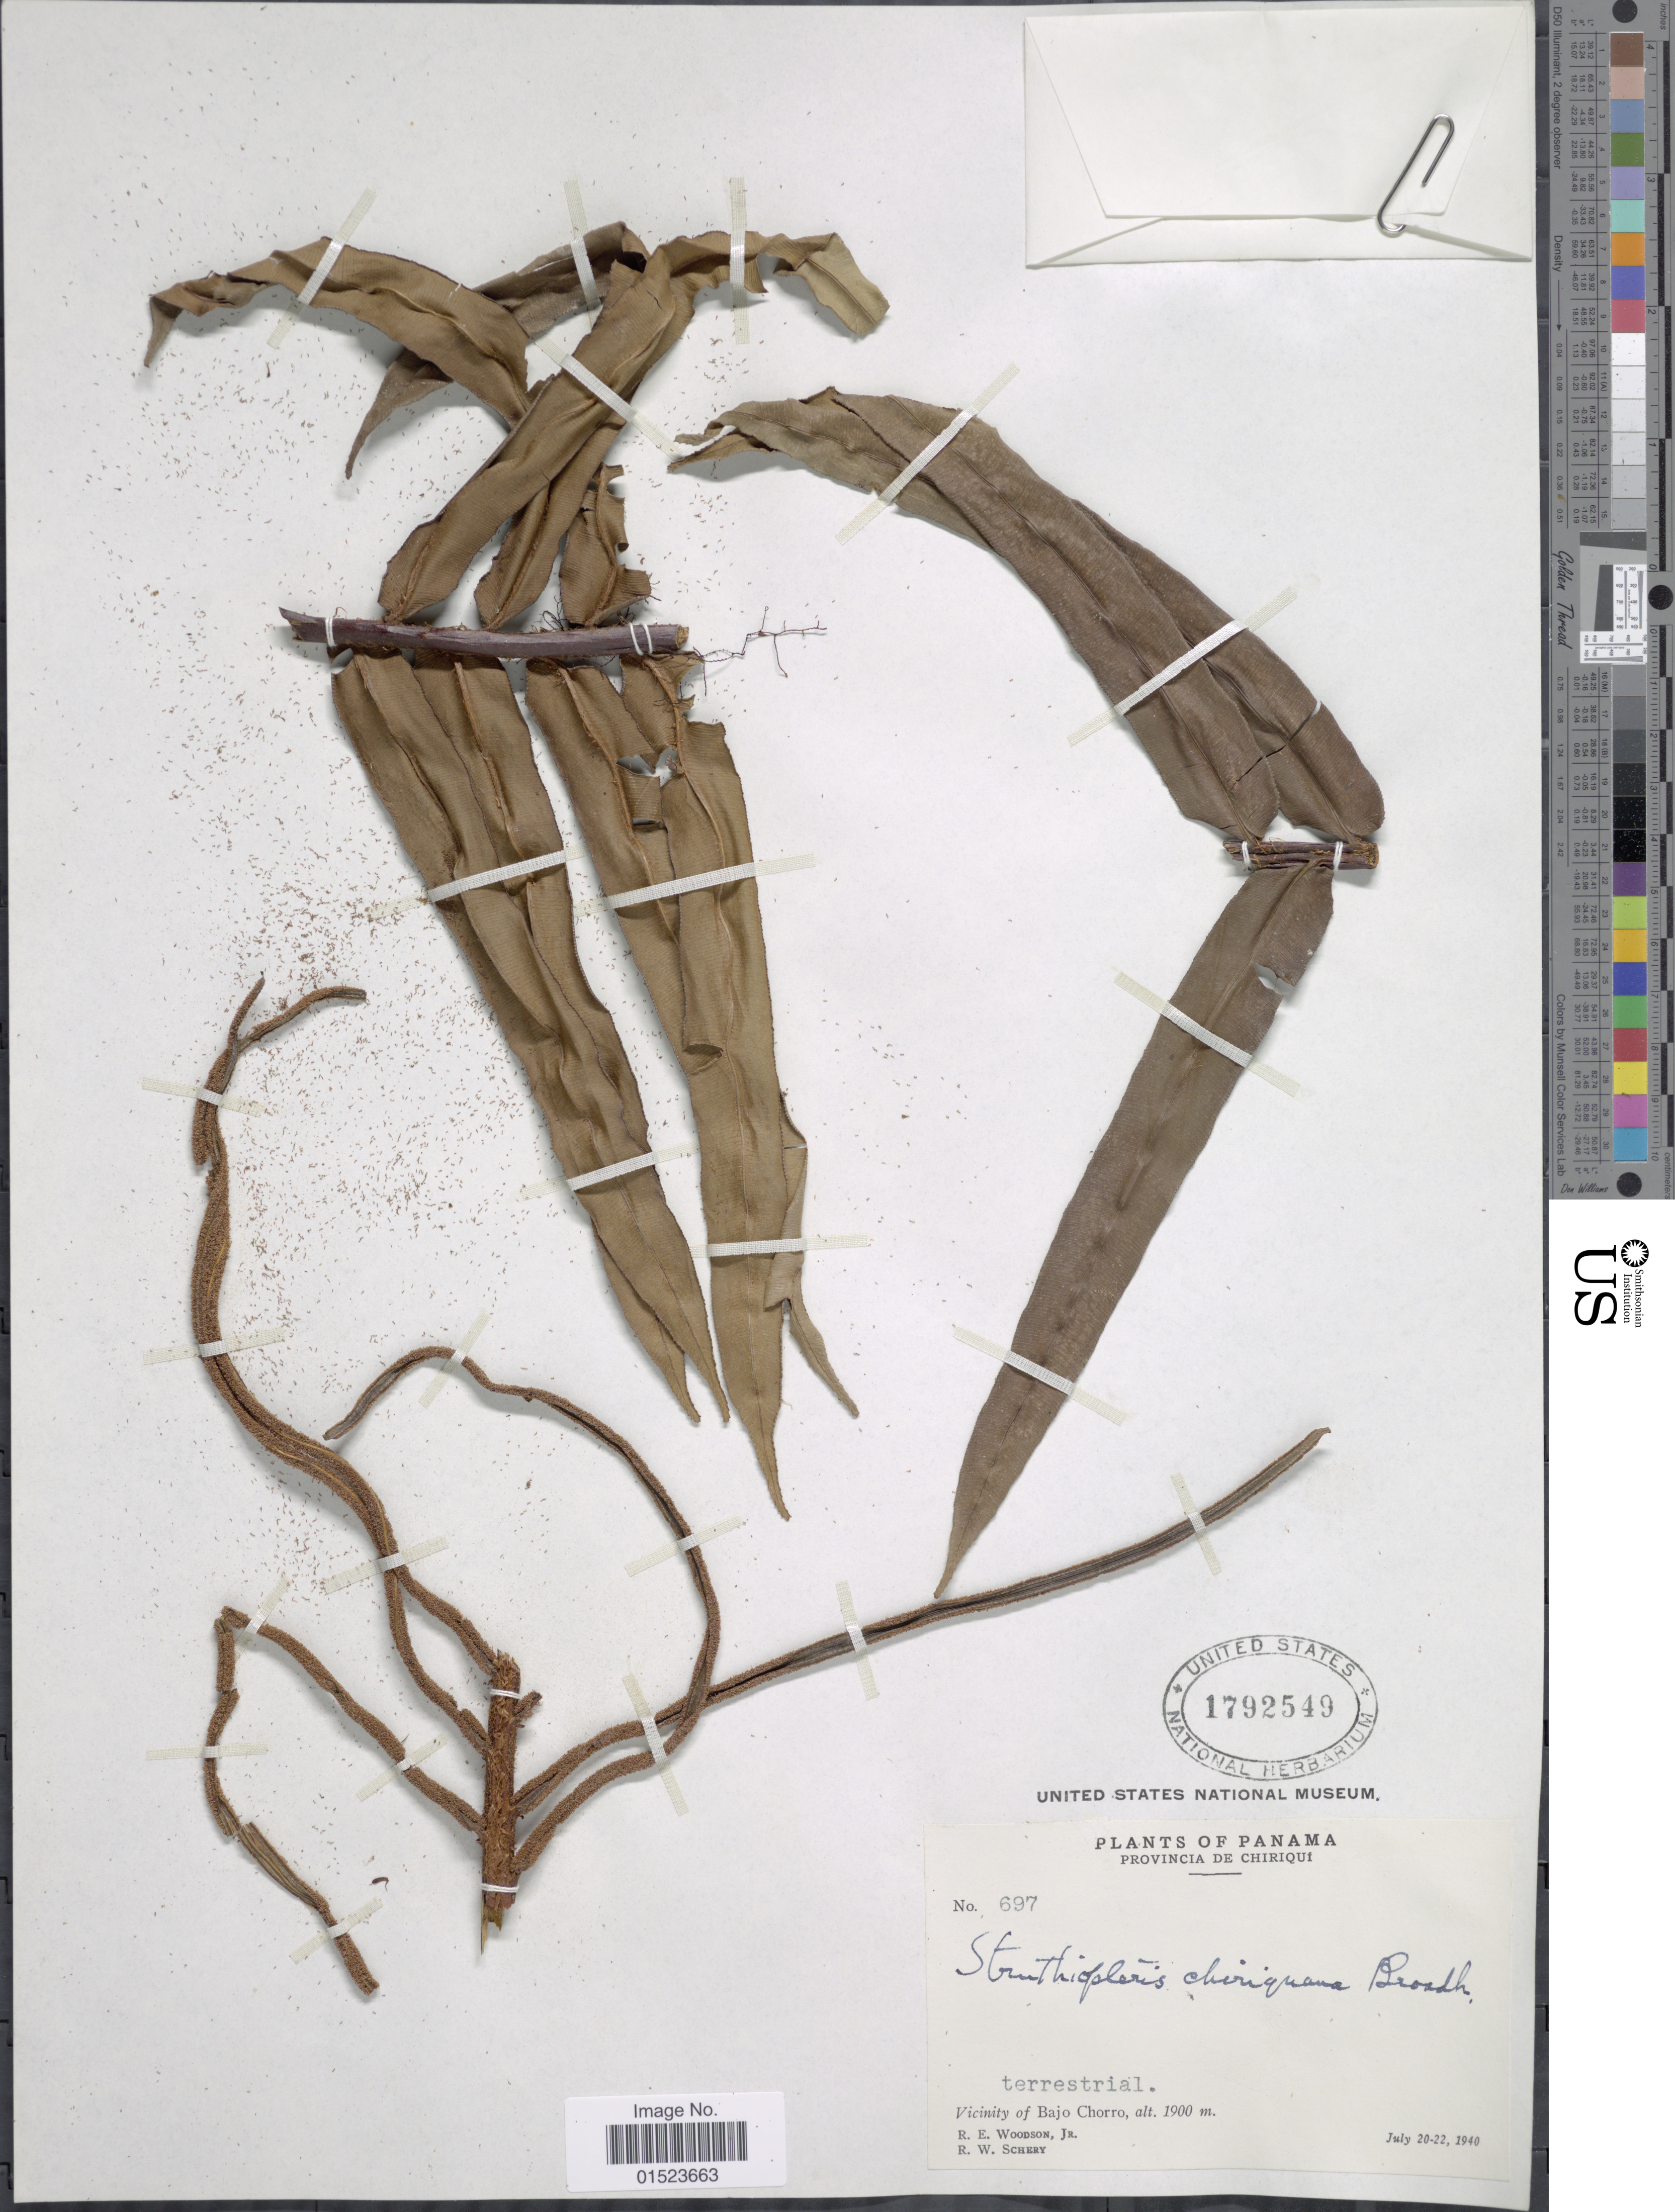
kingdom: Plantae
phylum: Tracheophyta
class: Polypodiopsida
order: Polypodiales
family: Blechnaceae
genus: Blechnum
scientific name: Blechnum chiriquanum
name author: (Broadh.) C. Chr.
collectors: R. E. Woodson & R. W. Schery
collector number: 697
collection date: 1940-07-20/1940-07-22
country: Panama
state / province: Chiriqui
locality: Vicinity of Bajo Chorro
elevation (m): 1900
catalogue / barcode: US 1792549